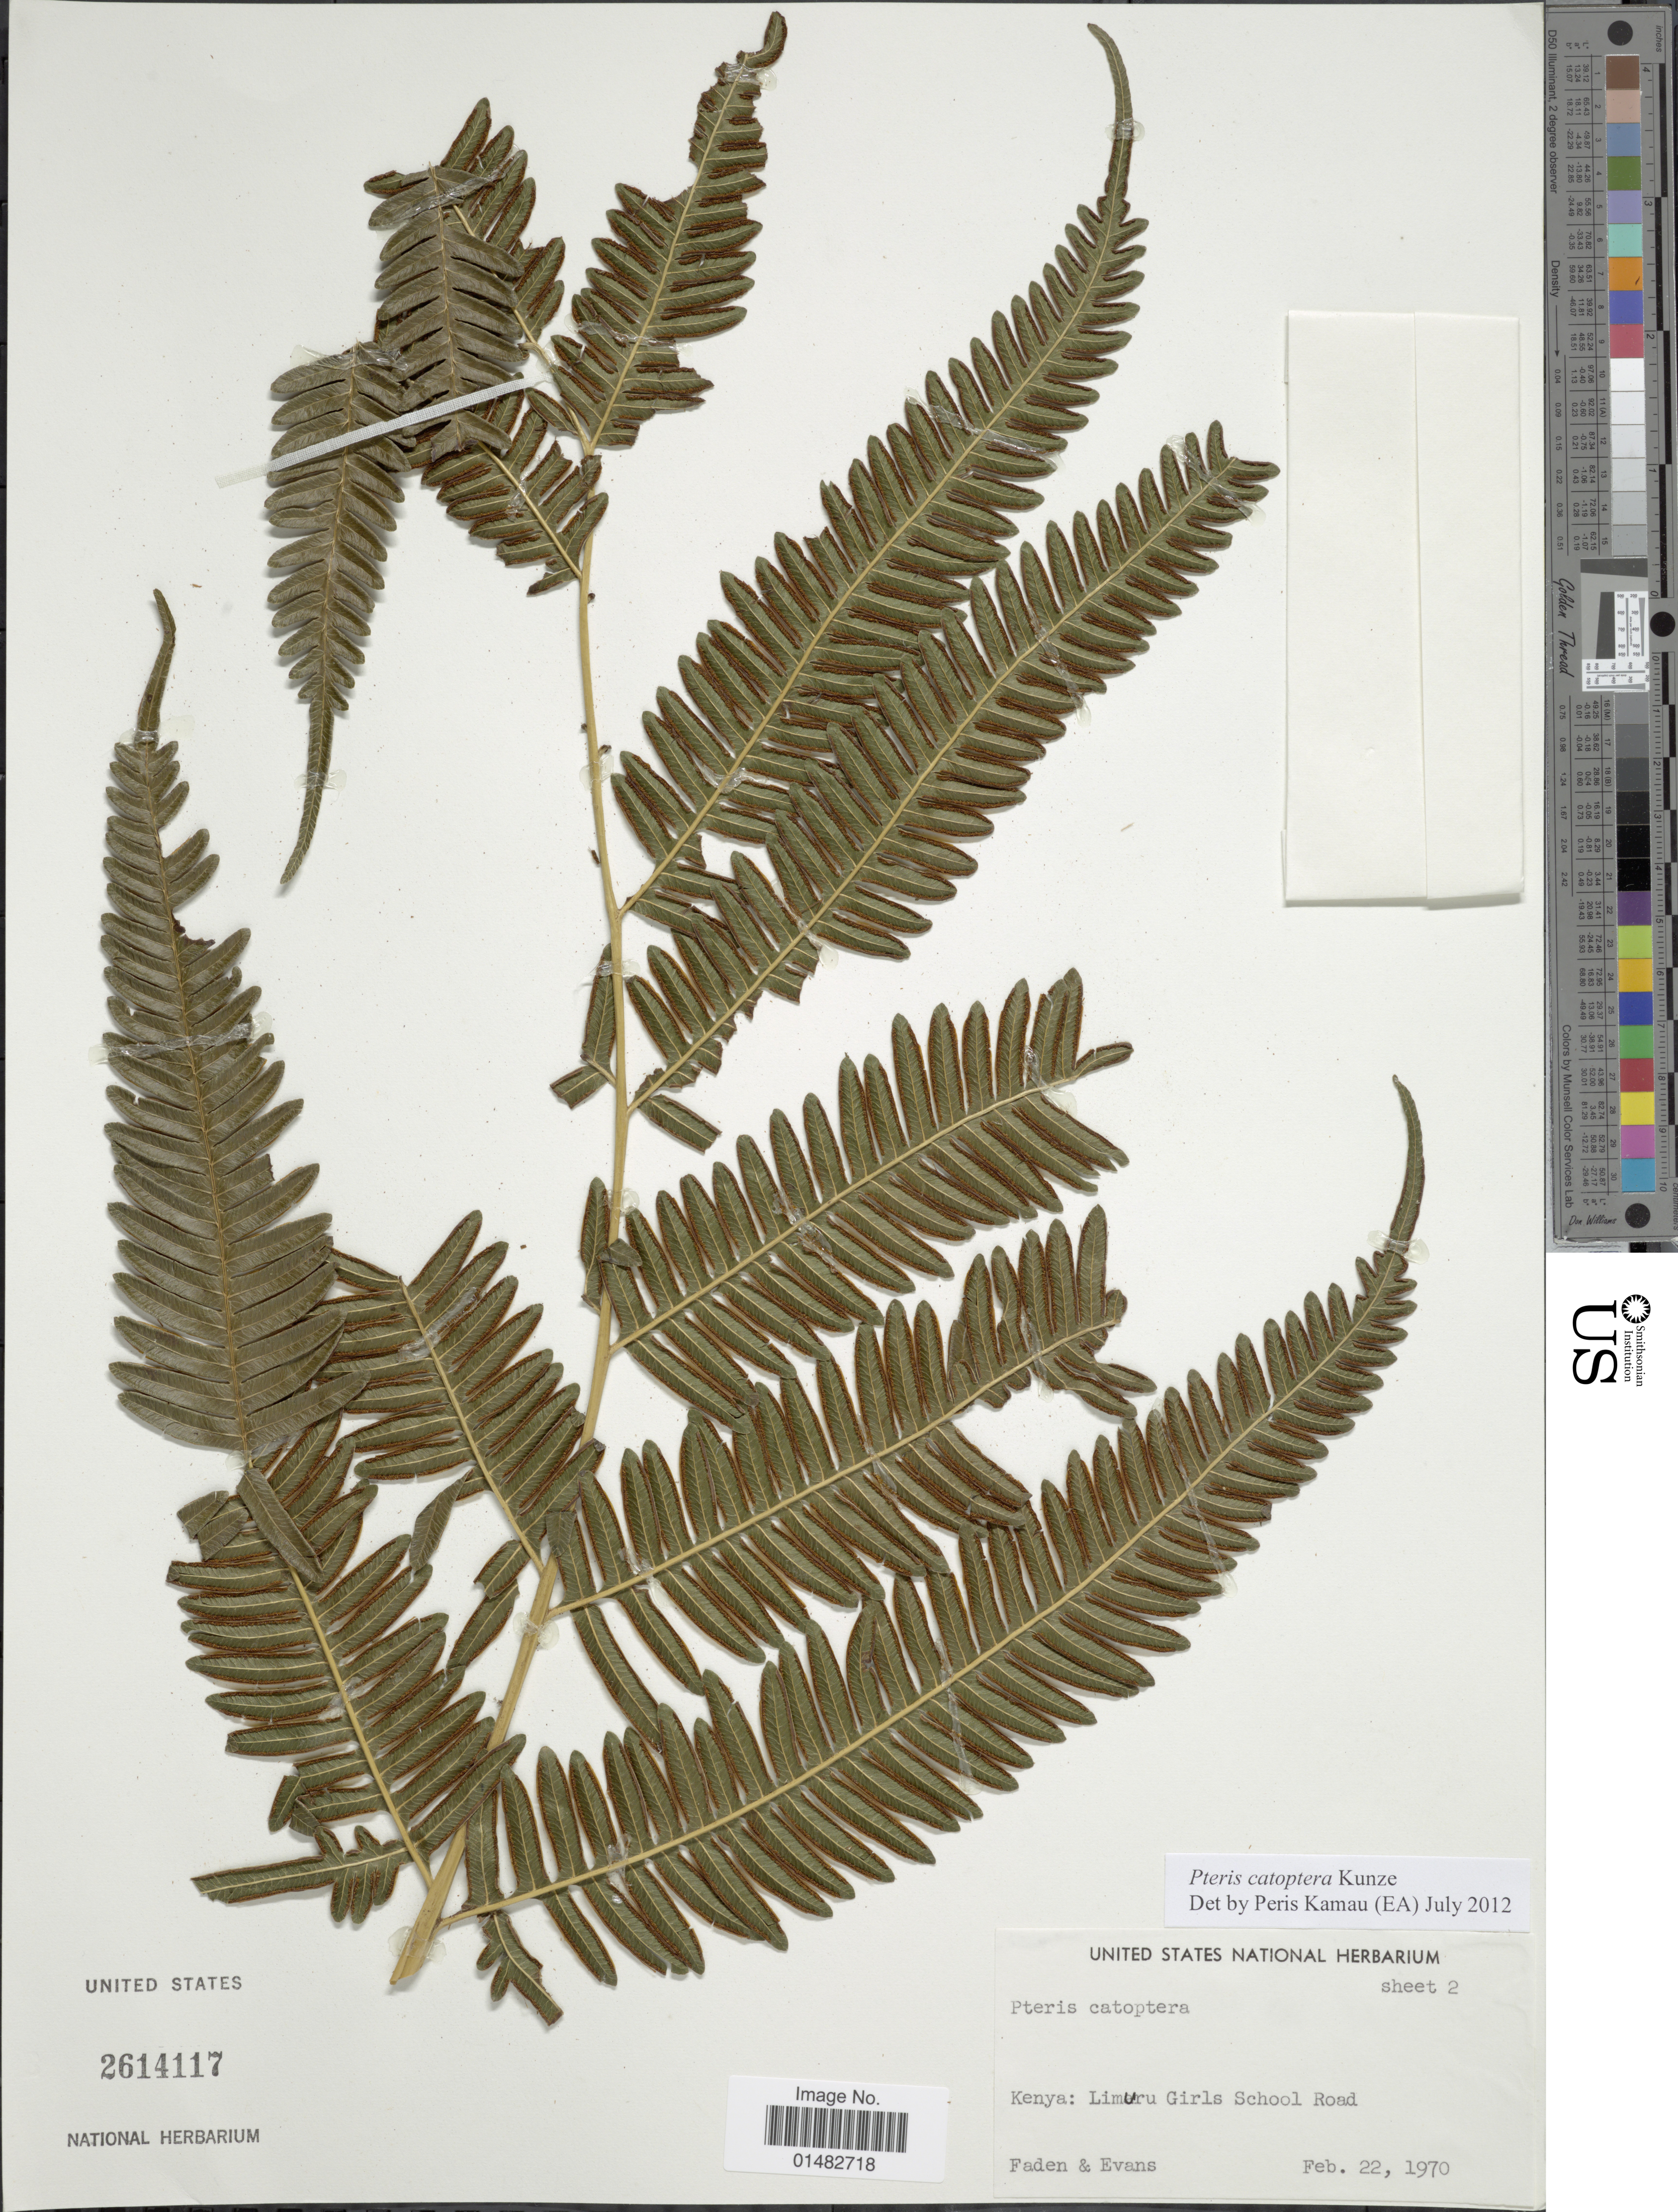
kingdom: Plantae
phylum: Tracheophyta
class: Polypodiopsida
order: Polypodiales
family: Pteridaceae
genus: Pteris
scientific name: Pteris catoptera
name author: Kunze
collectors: -- Faden & -- Evans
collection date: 1970-02-22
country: Kenya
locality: Kenya: Limuru Girls School Road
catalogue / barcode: US 2614117